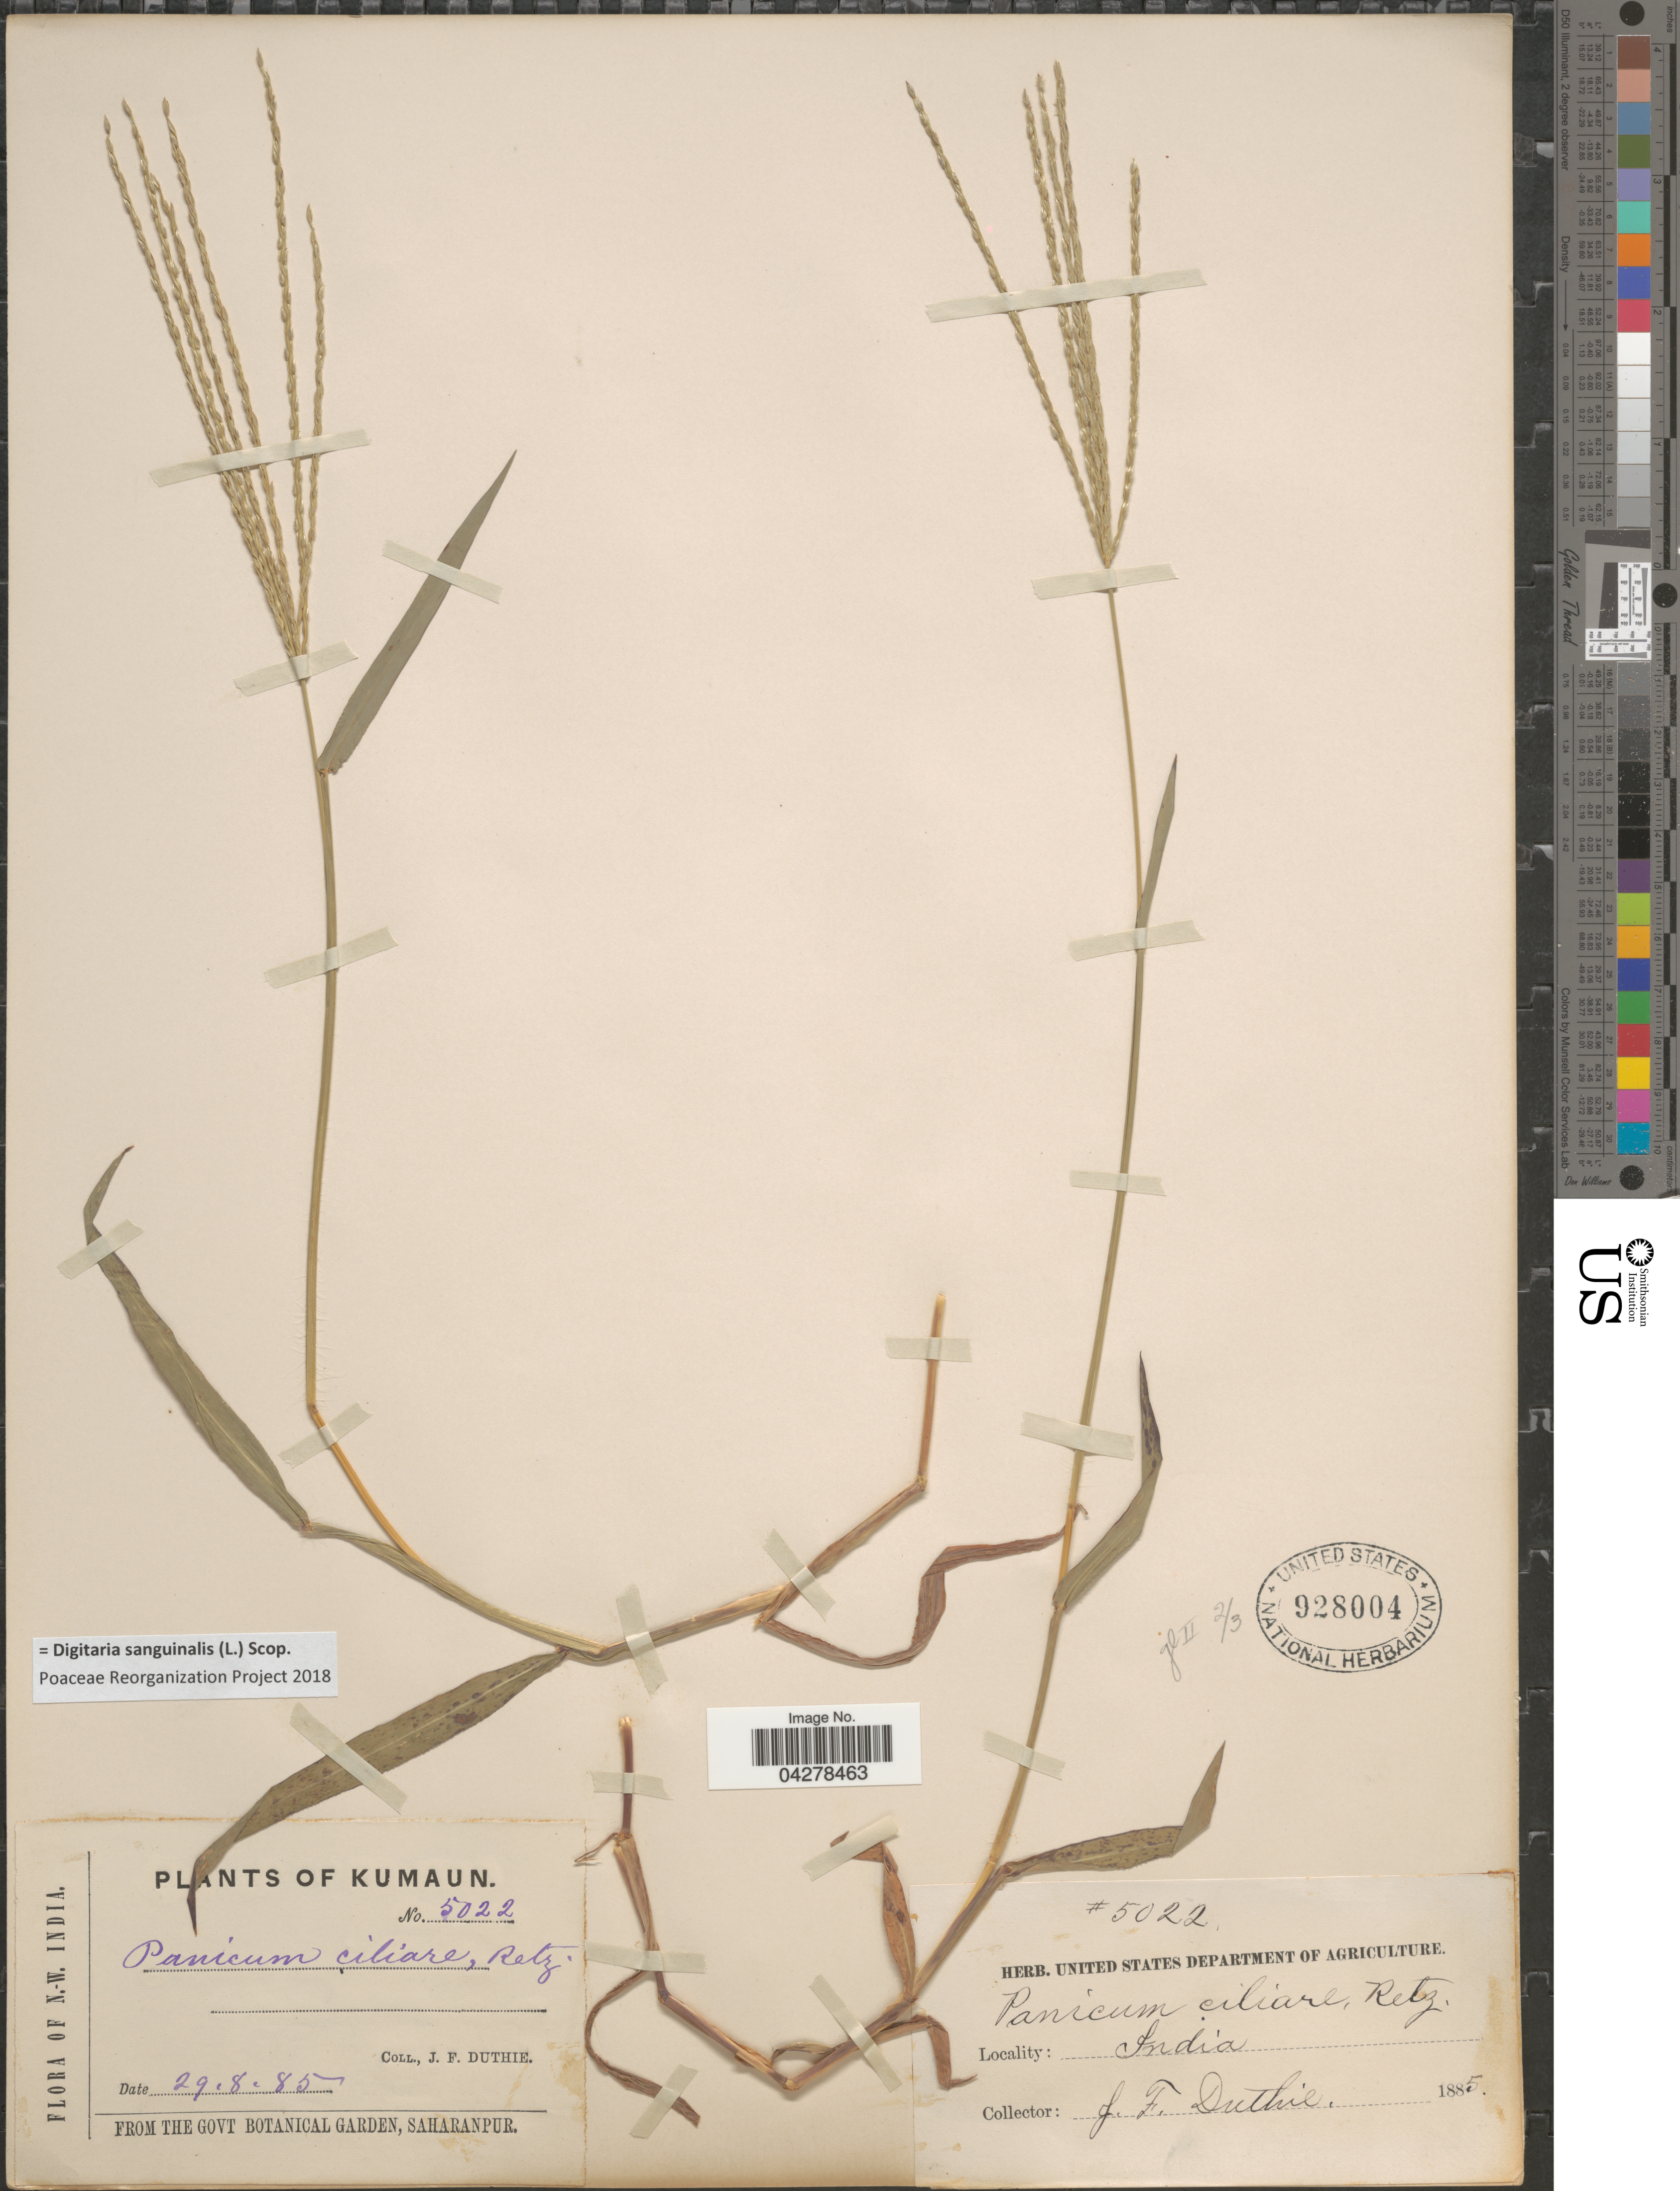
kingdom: Plantae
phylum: Tracheophyta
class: Liliopsida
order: Poales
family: Poaceae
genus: Digitaria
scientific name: Digitaria sanguinalis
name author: (L.) Scop.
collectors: J. F. Duthie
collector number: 5022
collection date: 1885-08-29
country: India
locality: Kumaun. N.-W. India.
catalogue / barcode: US 928004